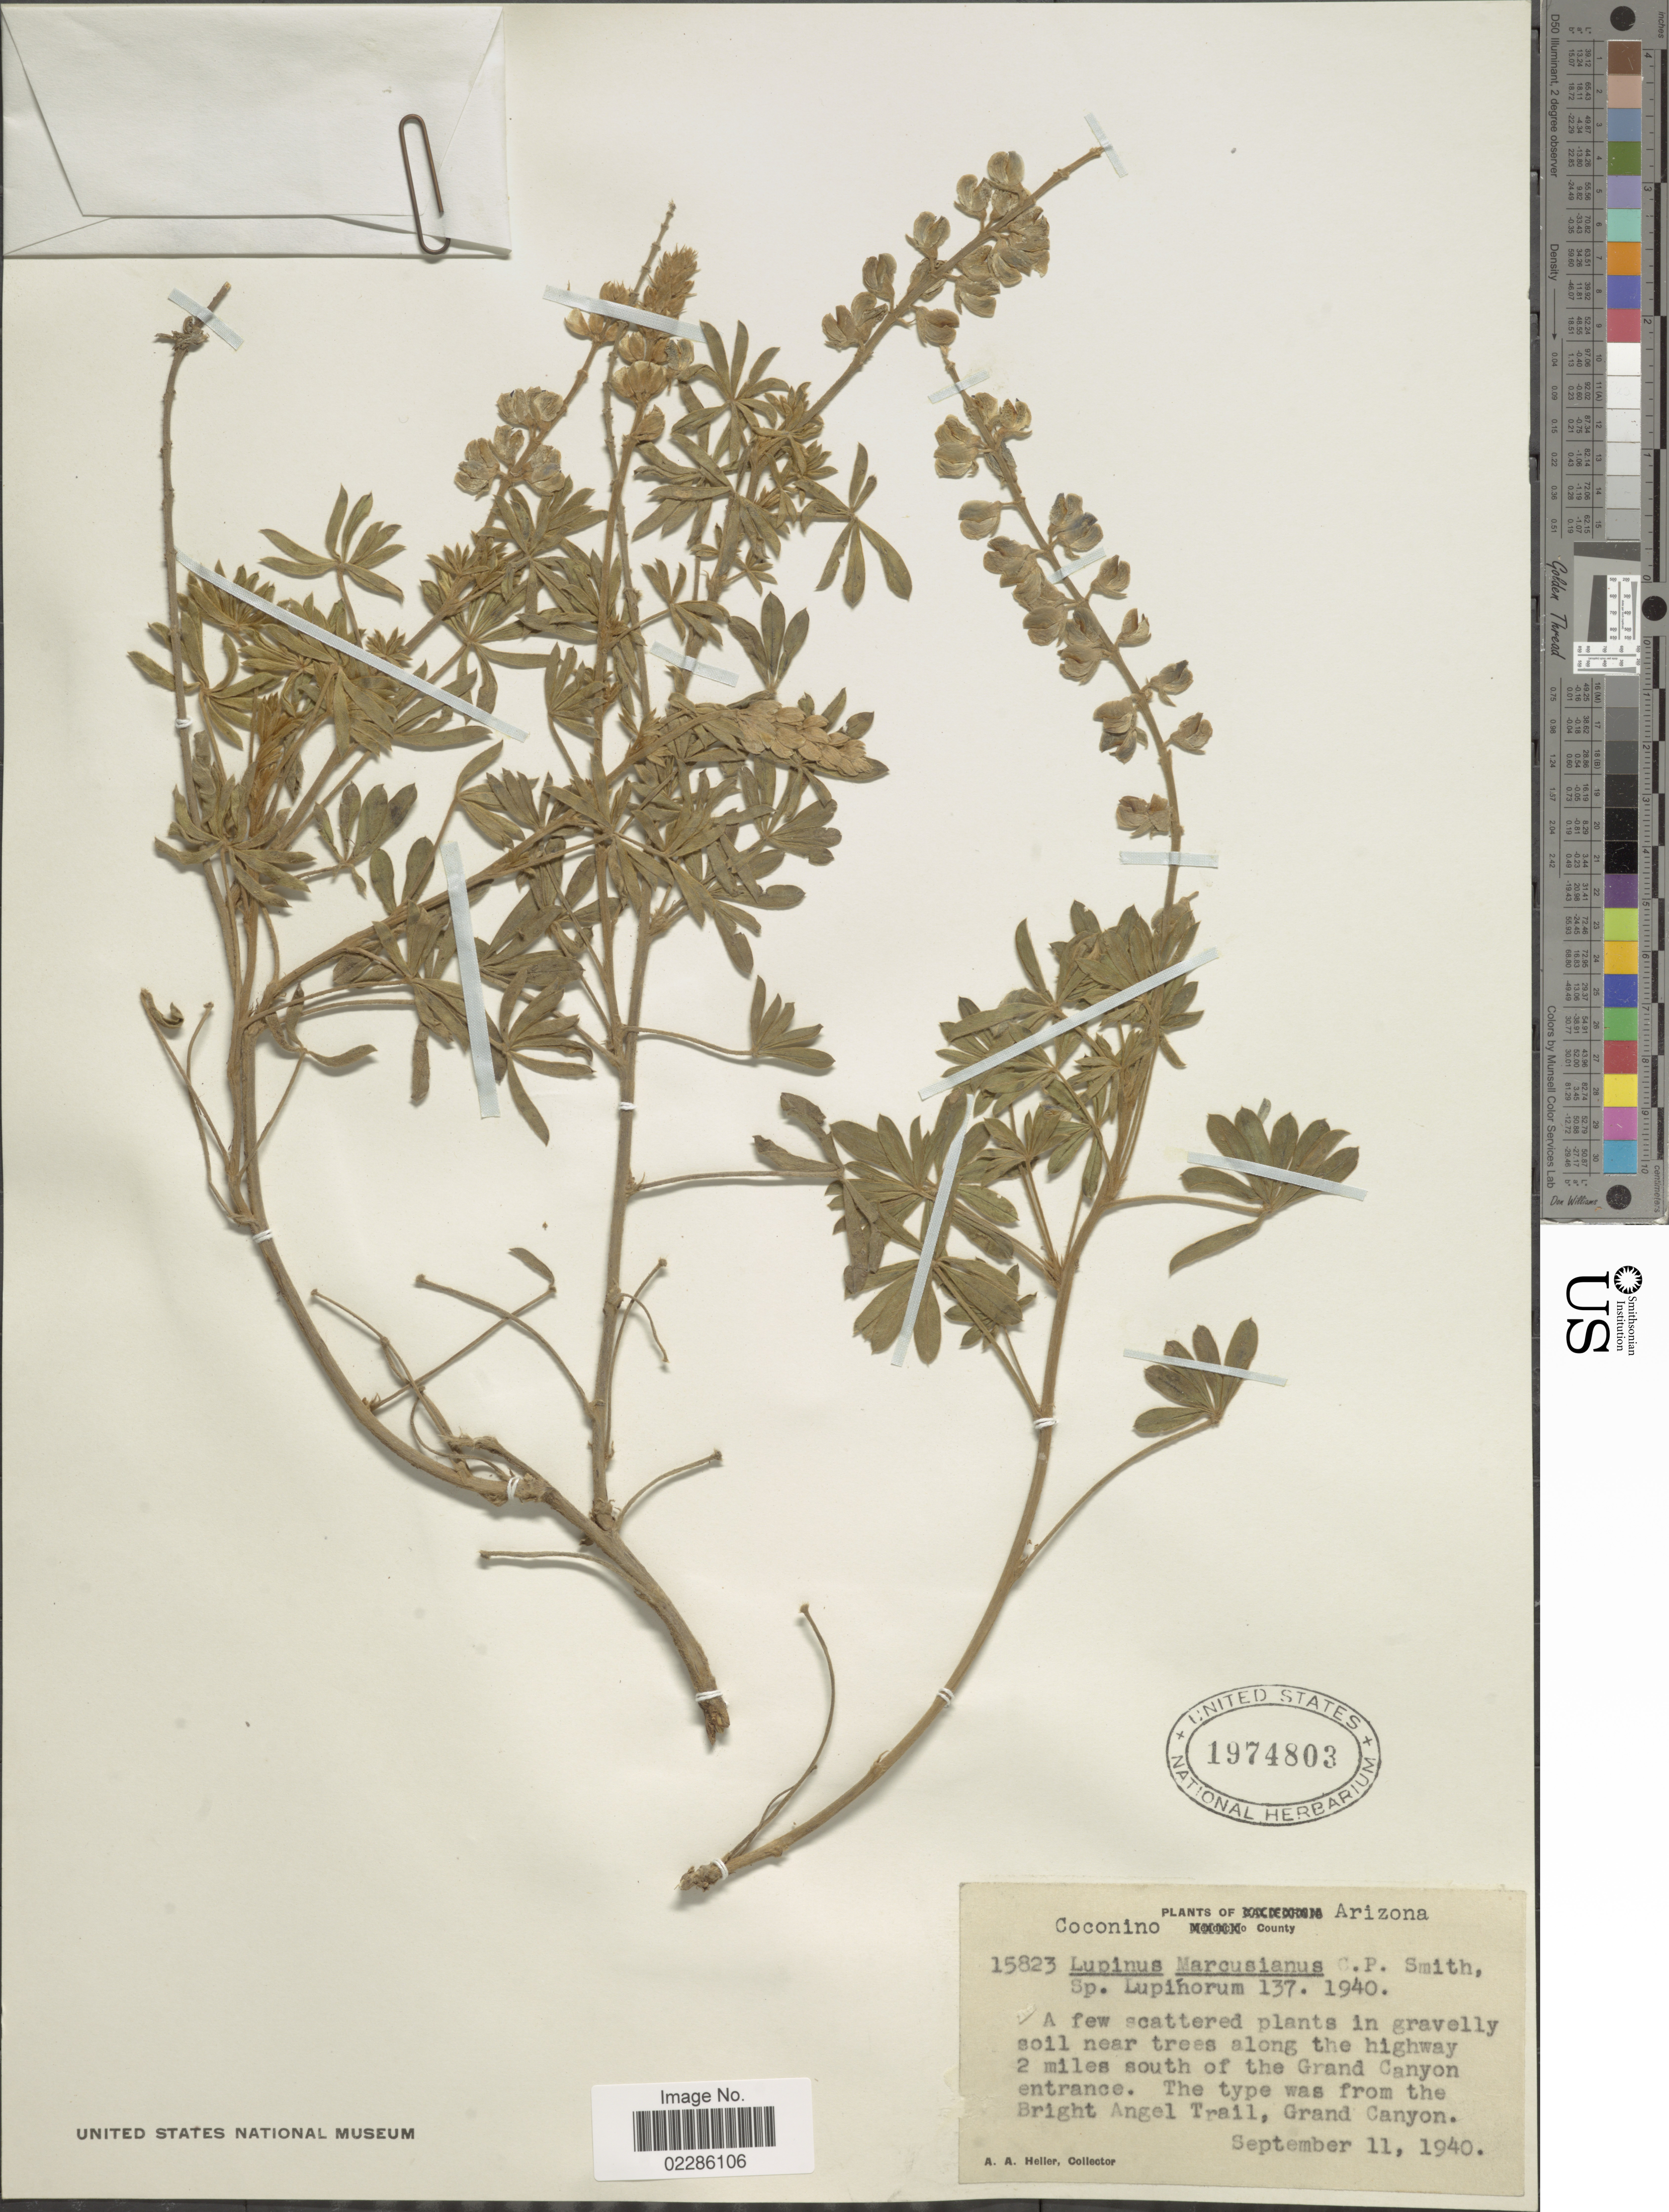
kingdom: Plantae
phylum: Tracheophyta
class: Magnoliopsida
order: Fabales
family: Fabaceae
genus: Lupinus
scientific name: Lupinus marcusianus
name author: C.P. Sm.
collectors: A. A. Heller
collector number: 15823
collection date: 1940-09-11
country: United States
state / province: Arizona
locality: Coconino County, A few scatterd plants in gravelly soil near trees along the highway 2 miles south of the Grand Canyon entrance. The type was from the Bright Ange; Trail, Grand Canyon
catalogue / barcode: US 1974803